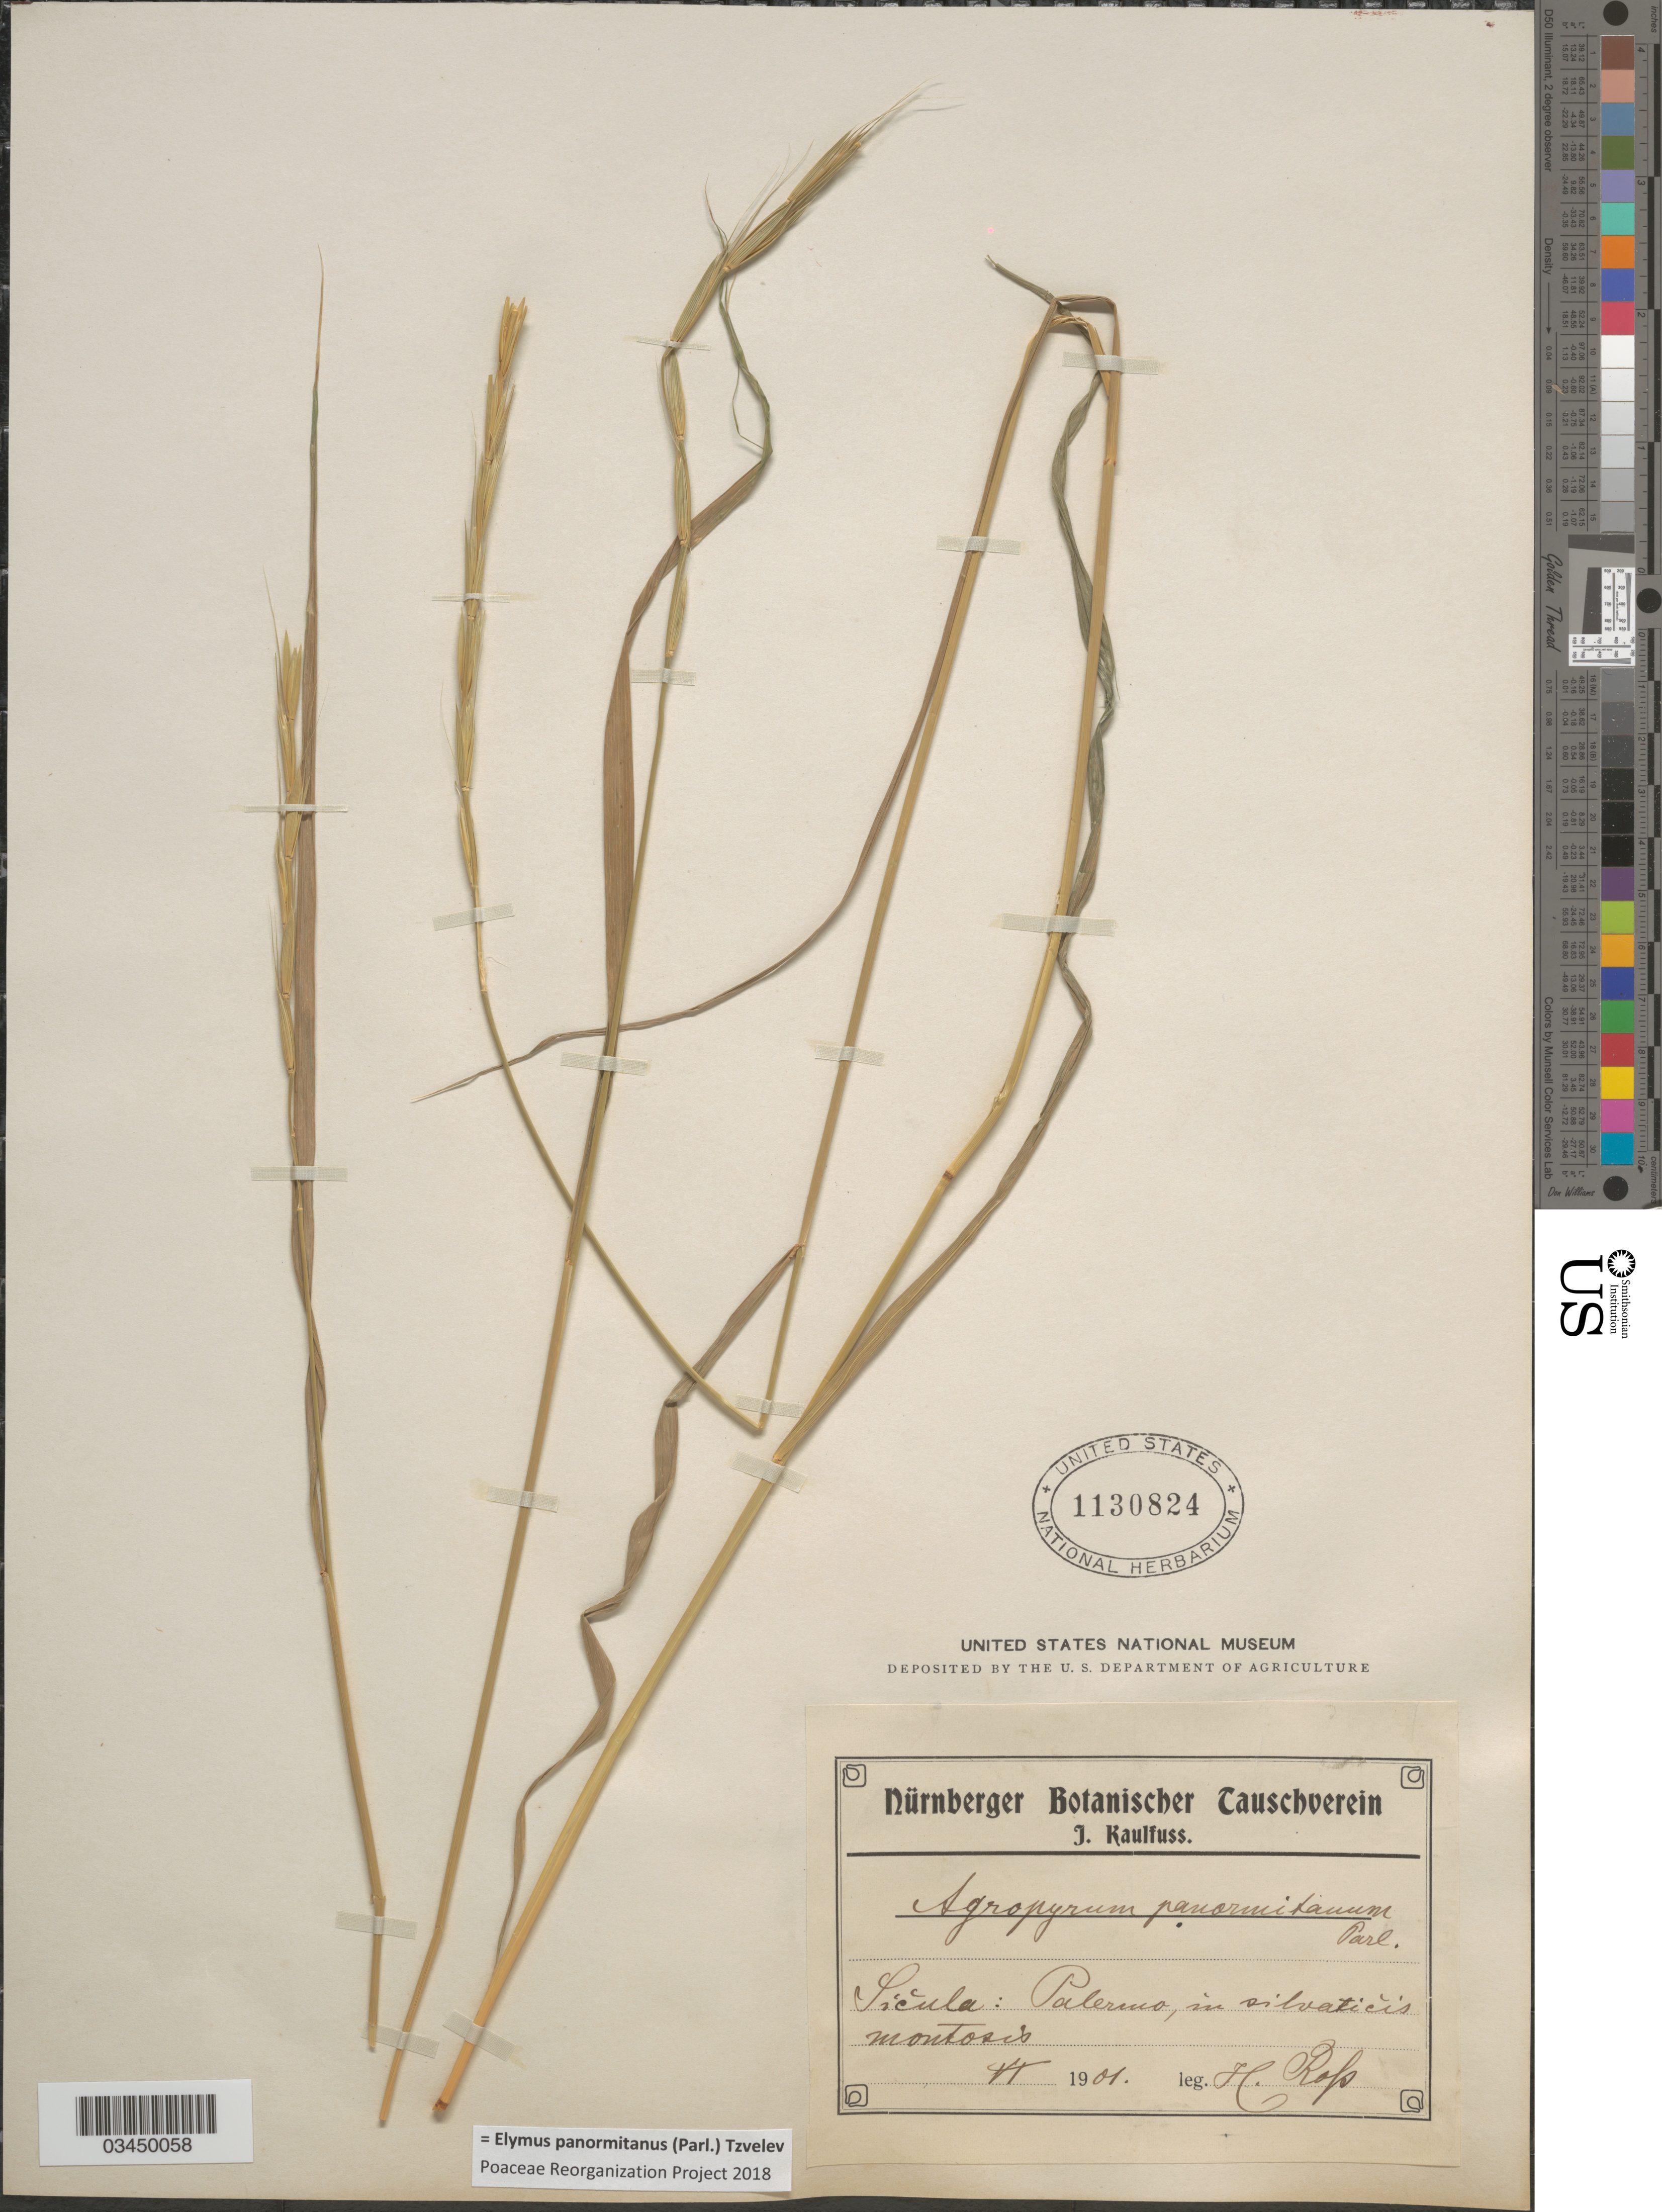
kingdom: Plantae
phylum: Tracheophyta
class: Liliopsida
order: Poales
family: Poaceae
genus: Elymus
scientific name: Elymus panormitanus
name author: (Parl.) Tzvelev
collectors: H. Ross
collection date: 1901-06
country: Italy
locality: Sicula: Palermo, in silvaticis montosis.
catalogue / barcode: US 1130824